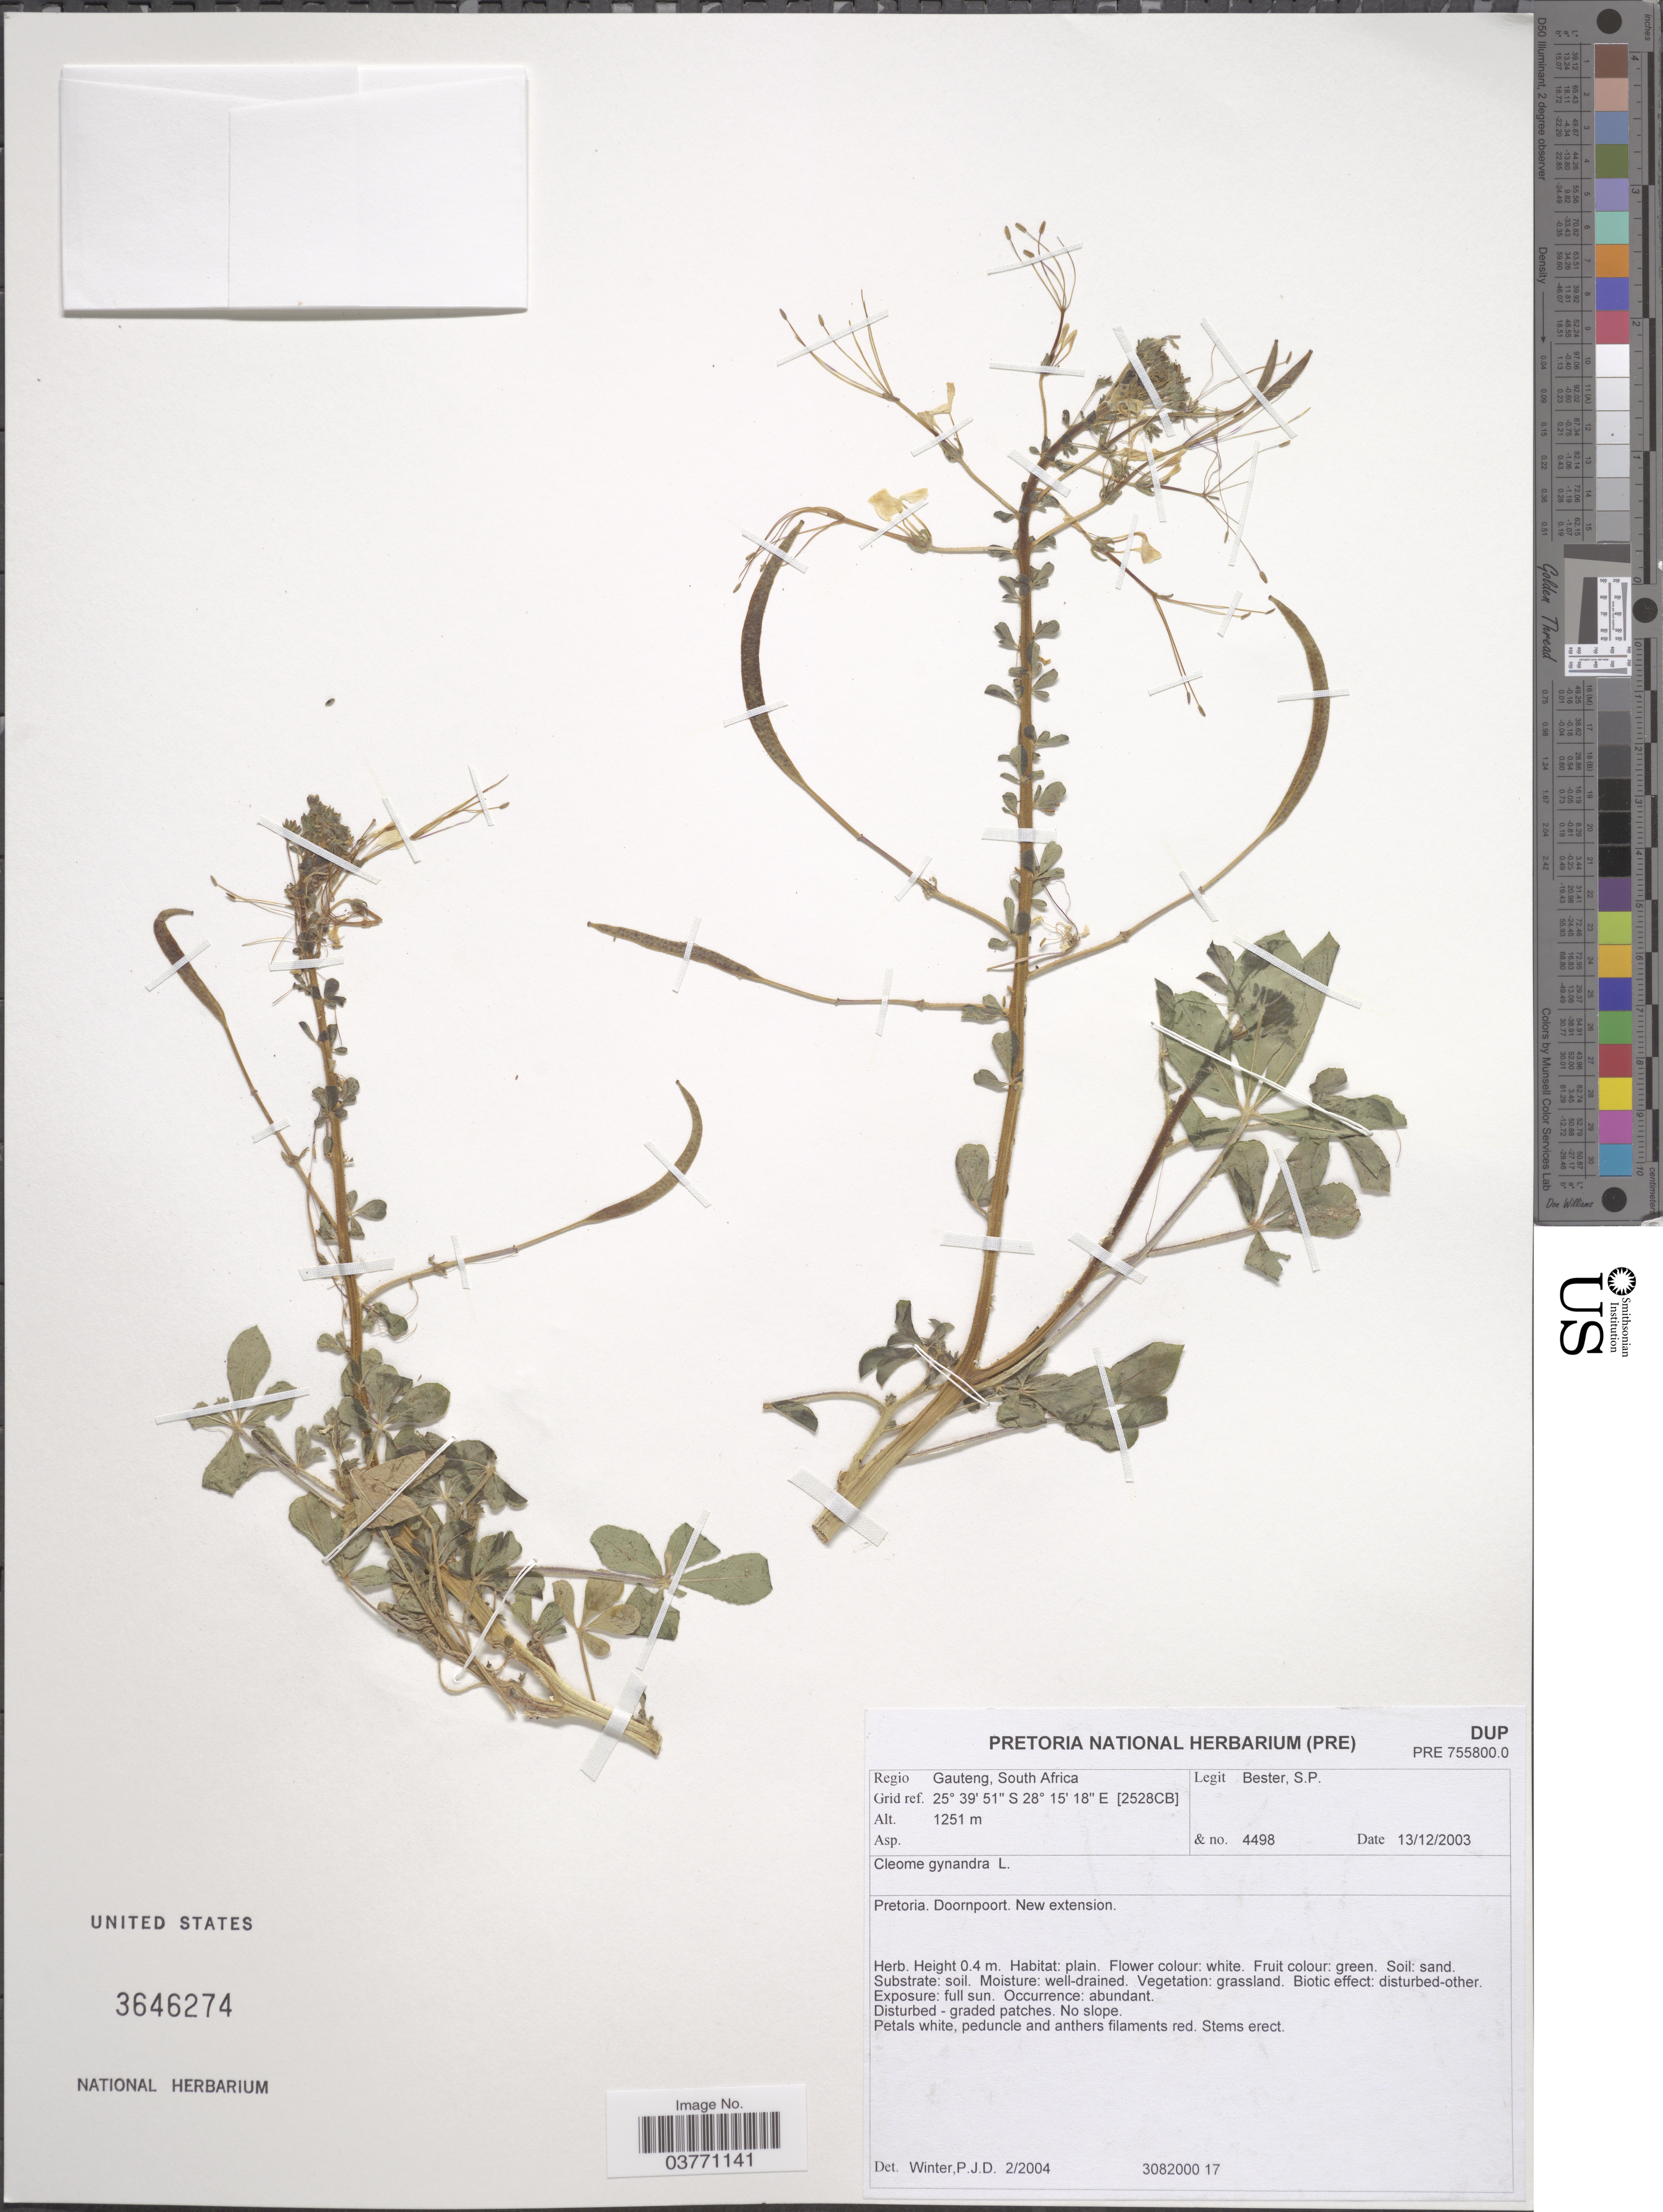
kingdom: Plantae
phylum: Tracheophyta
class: Magnoliopsida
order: Brassicales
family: Cleomaceae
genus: Gynandropsis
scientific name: Gynandropsis gynandra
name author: (L.) Briq.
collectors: S. Bester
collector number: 4498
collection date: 2003-12-13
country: South Africa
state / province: Gauteng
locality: Grid ref. [2528CB]. Pretoria. Doornpoort. New extension.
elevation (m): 1251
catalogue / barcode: US 3646274